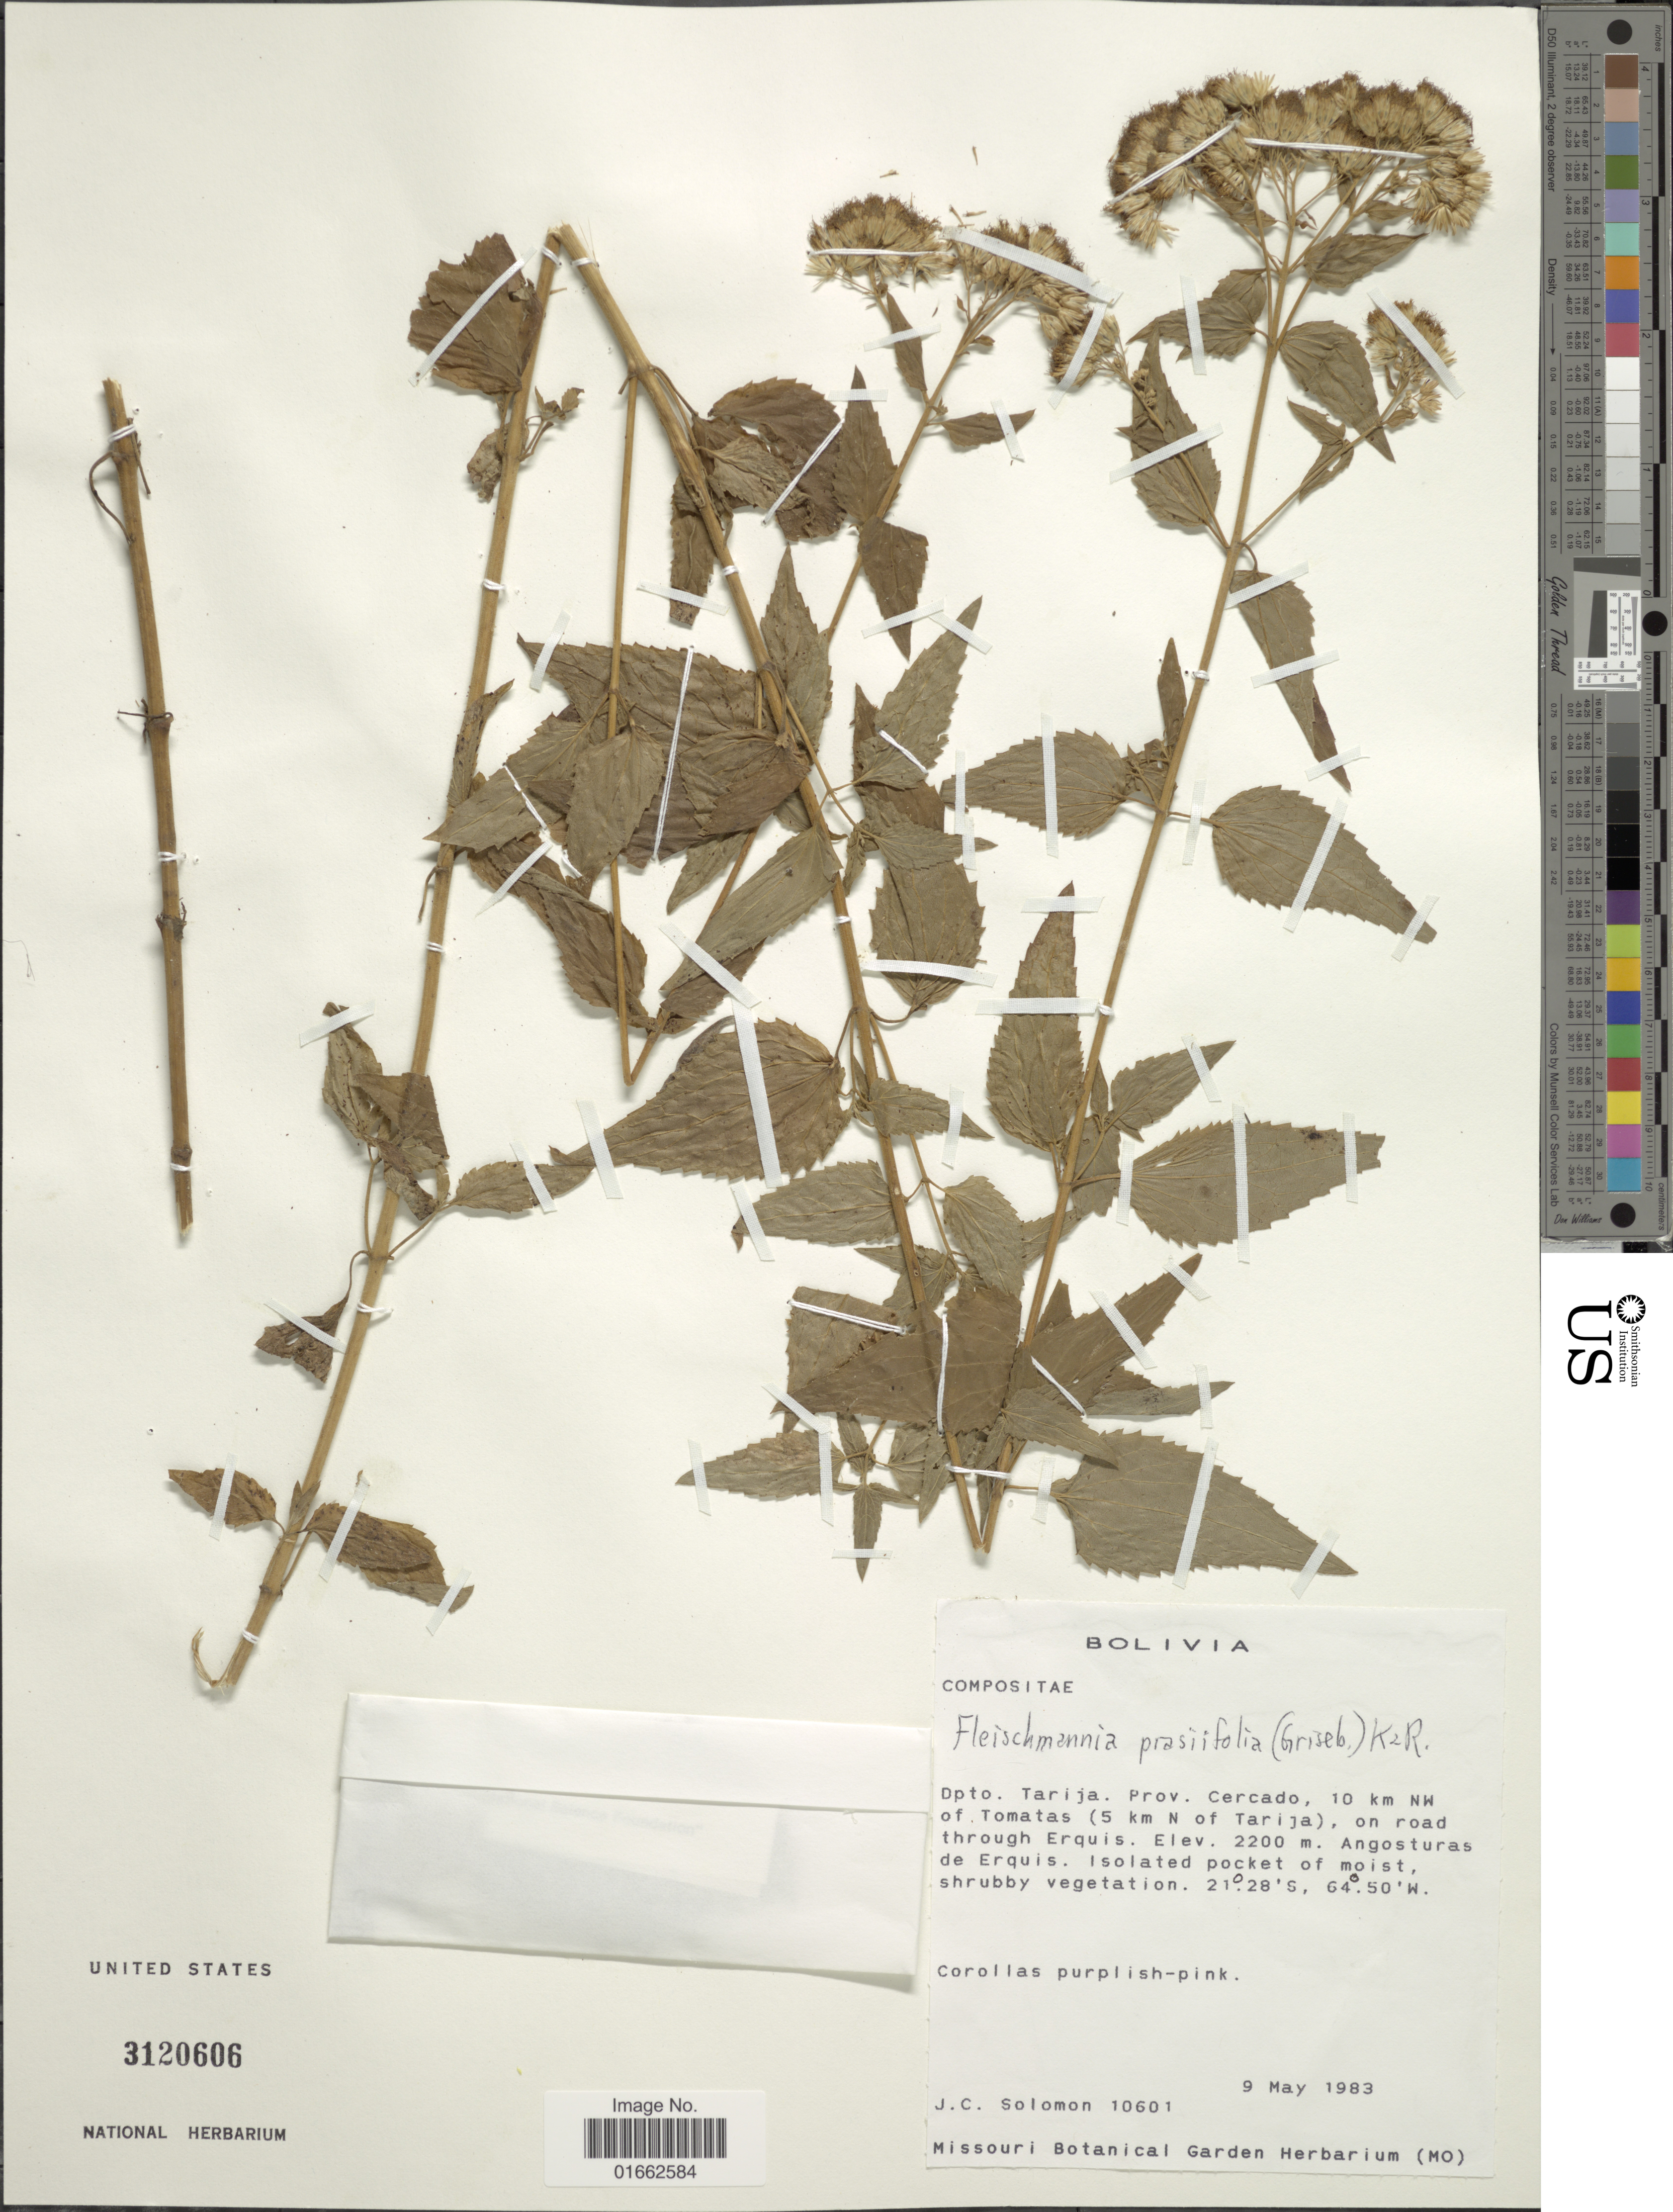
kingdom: Plantae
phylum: Tracheophyta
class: Magnoliopsida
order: Asterales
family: Asteraceae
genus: Fleischmannia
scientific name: Fleischmannia prasiifolia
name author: (Griseb.) R.M. King & H. Rob.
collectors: J. C. Solomon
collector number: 10601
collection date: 1983-05-09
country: Bolivia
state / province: Tarija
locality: Prov. Cercado, 10 km NW of Tomatas (5 km N of Tarija), on road through Erquis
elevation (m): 2200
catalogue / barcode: US 3120606